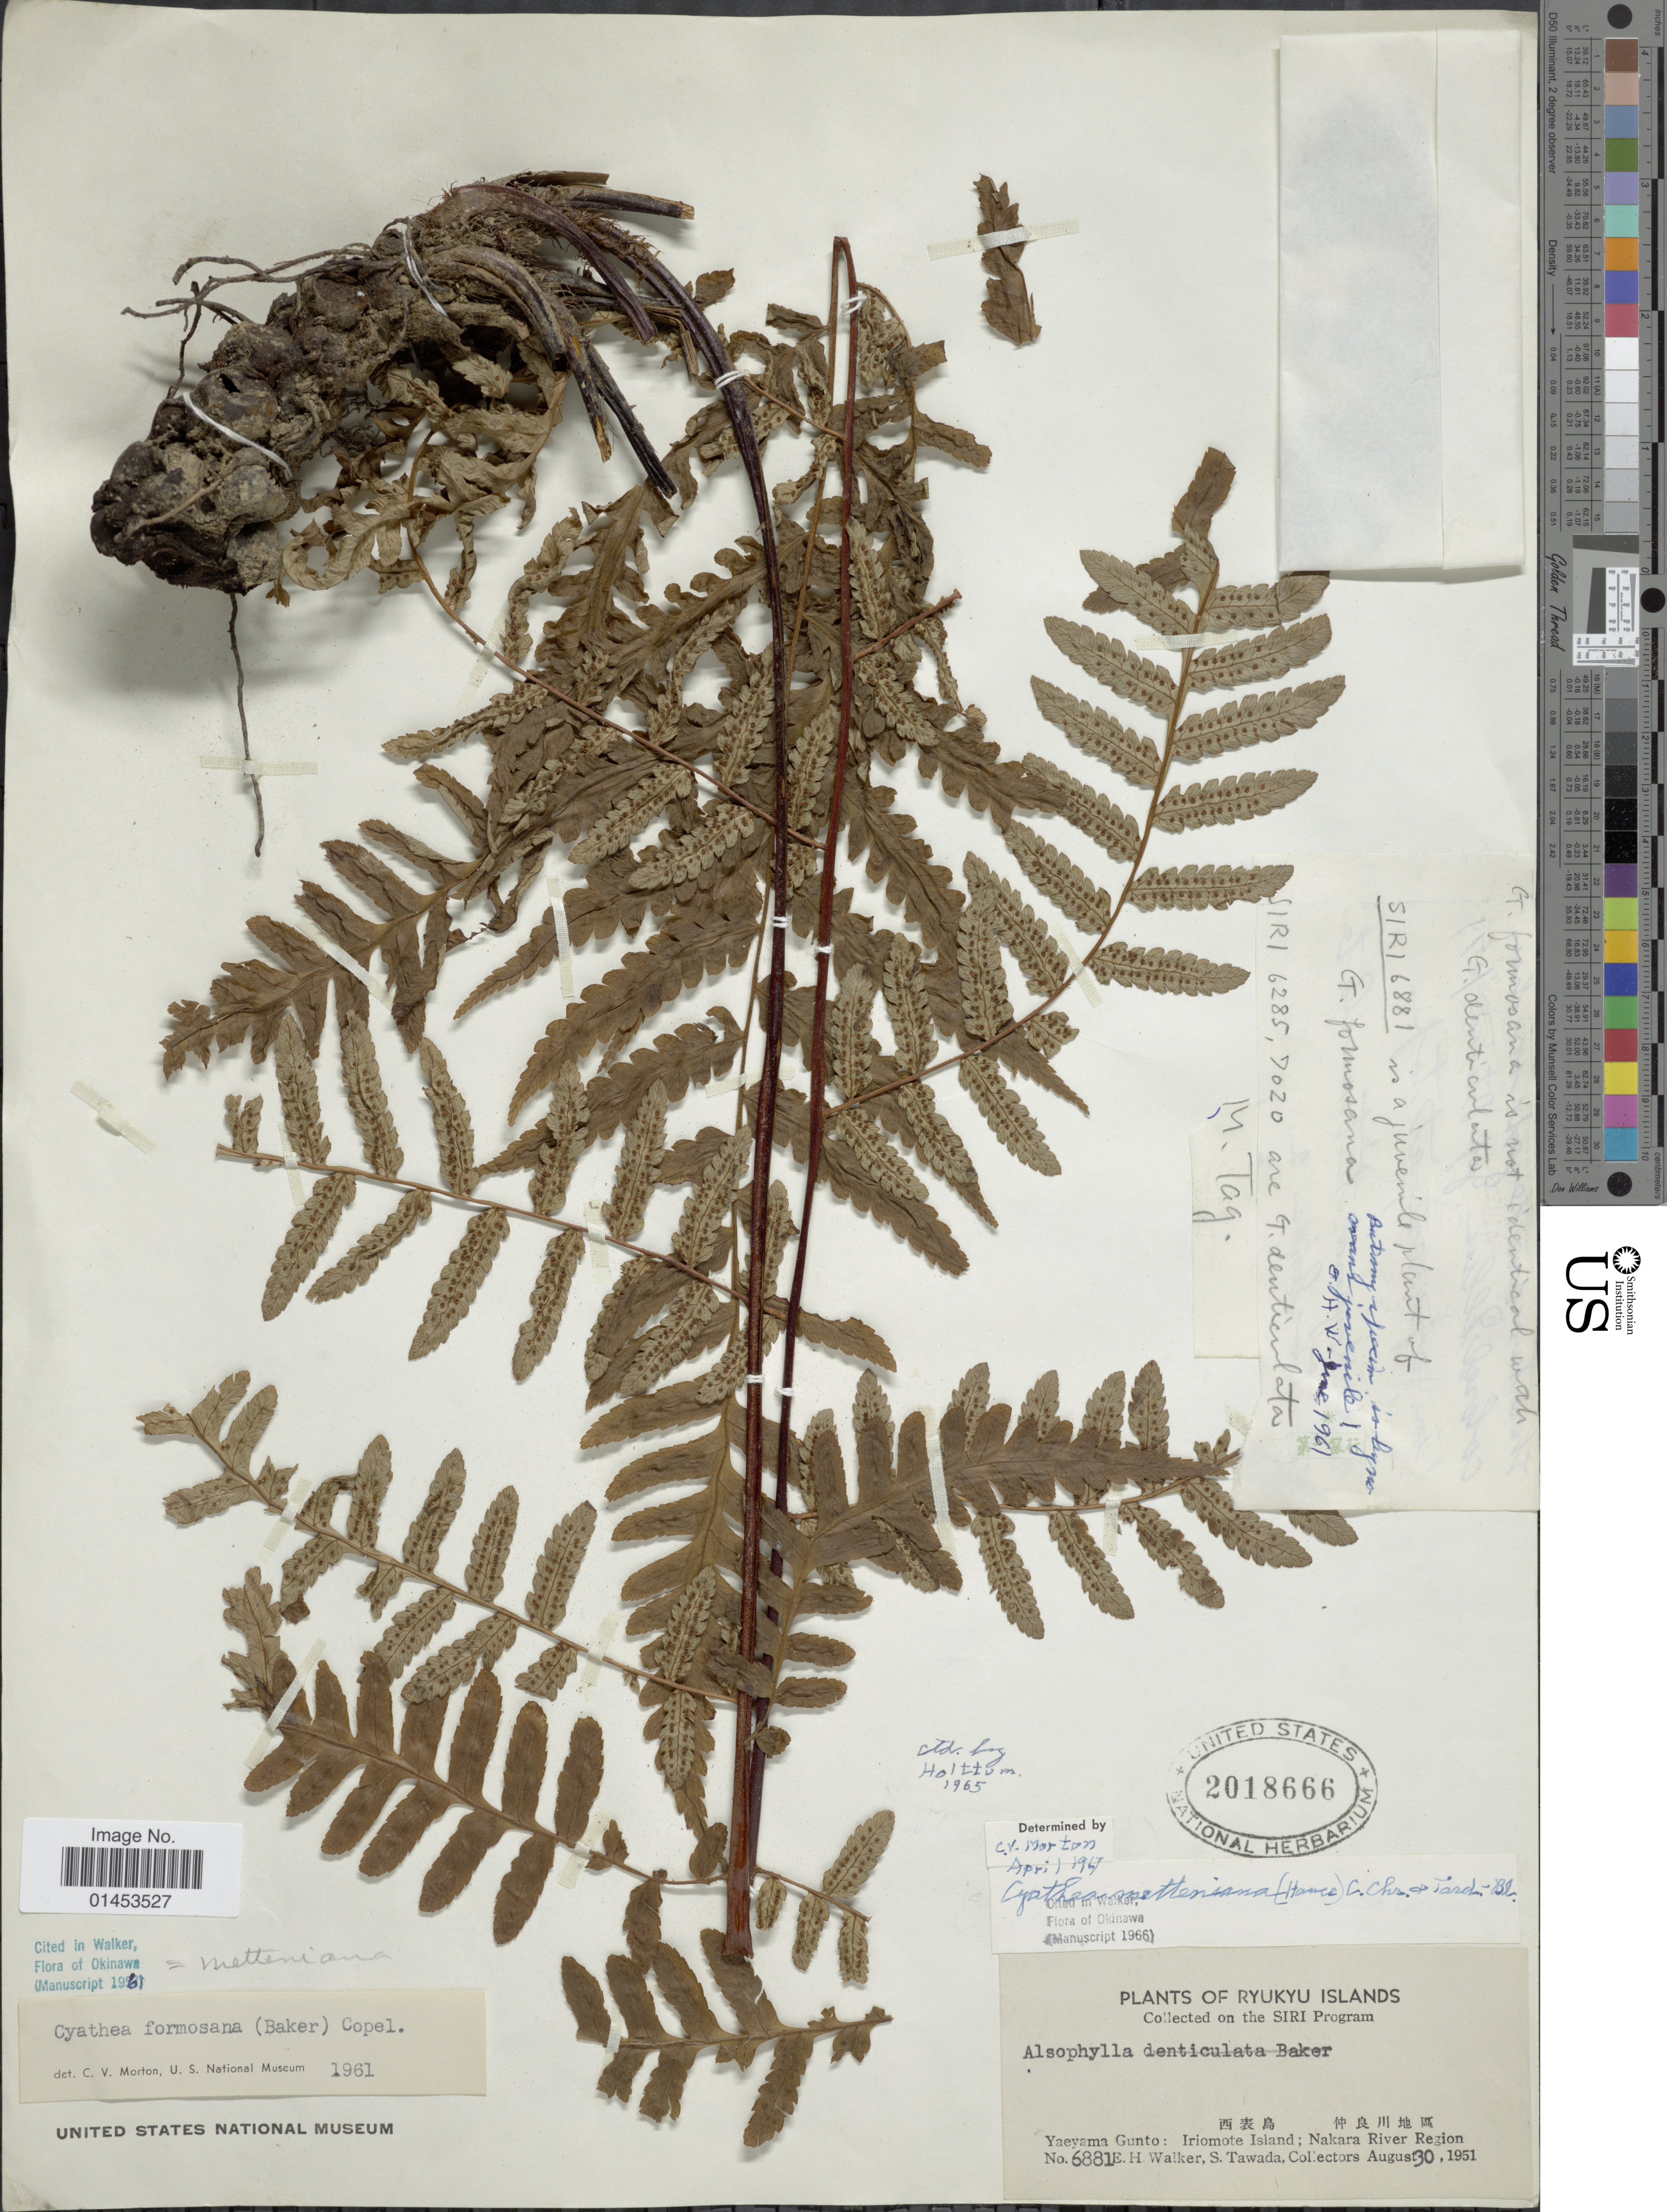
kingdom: Plantae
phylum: Tracheophyta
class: Polypodiopsida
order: Cyatheales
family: Cyatheaceae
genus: Alsophila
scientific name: Alsophila metteniana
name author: Hance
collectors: E. H. Walker & S. Tawada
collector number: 6881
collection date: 1951-08-30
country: Japan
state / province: Okinawa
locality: Plants of Ryuku Islands, Yaeyama Gunto, Iriomoto Island; Nakara River Region.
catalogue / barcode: US 2018666